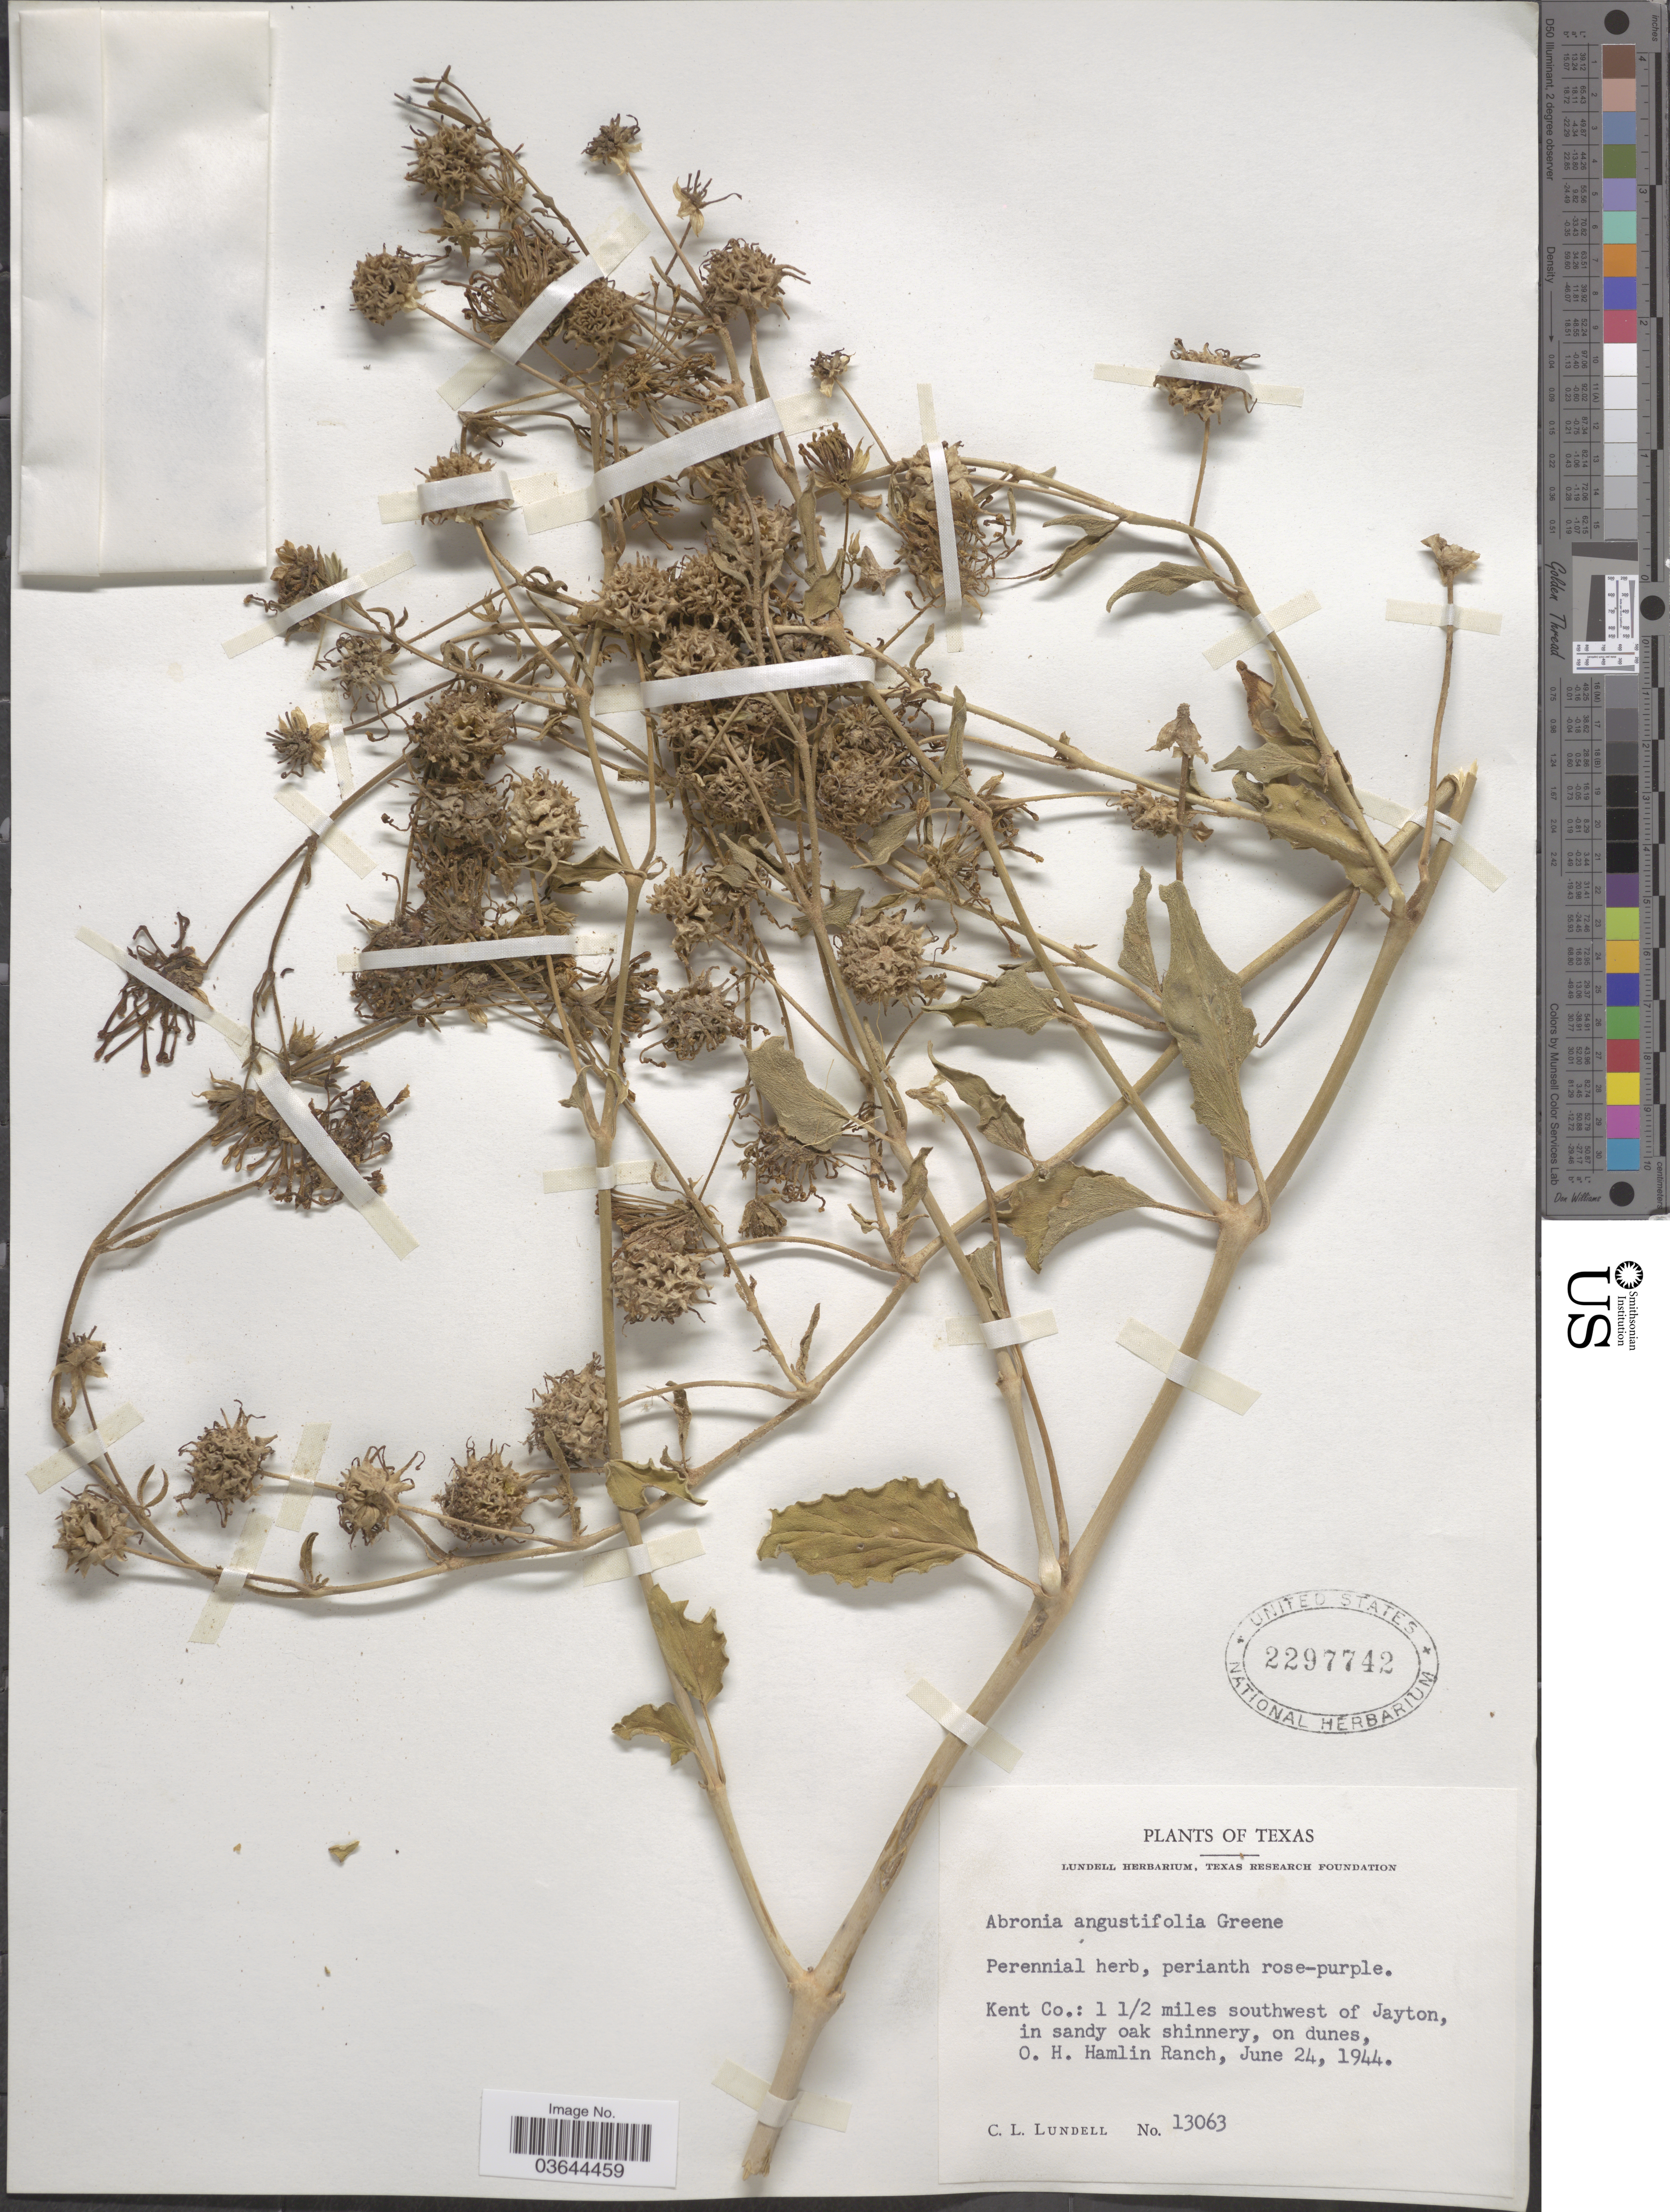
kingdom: Plantae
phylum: Tracheophyta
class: Magnoliopsida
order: Caryophyllales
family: Nyctaginaceae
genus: Abronia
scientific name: Abronia angustifolia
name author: Greene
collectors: C. L. Lundell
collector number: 13063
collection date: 1944-06-24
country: United States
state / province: Texas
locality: Kent Co.: 1½ miles southwest of Jayton, O.H. Hamlin Ranch.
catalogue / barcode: US 2297742